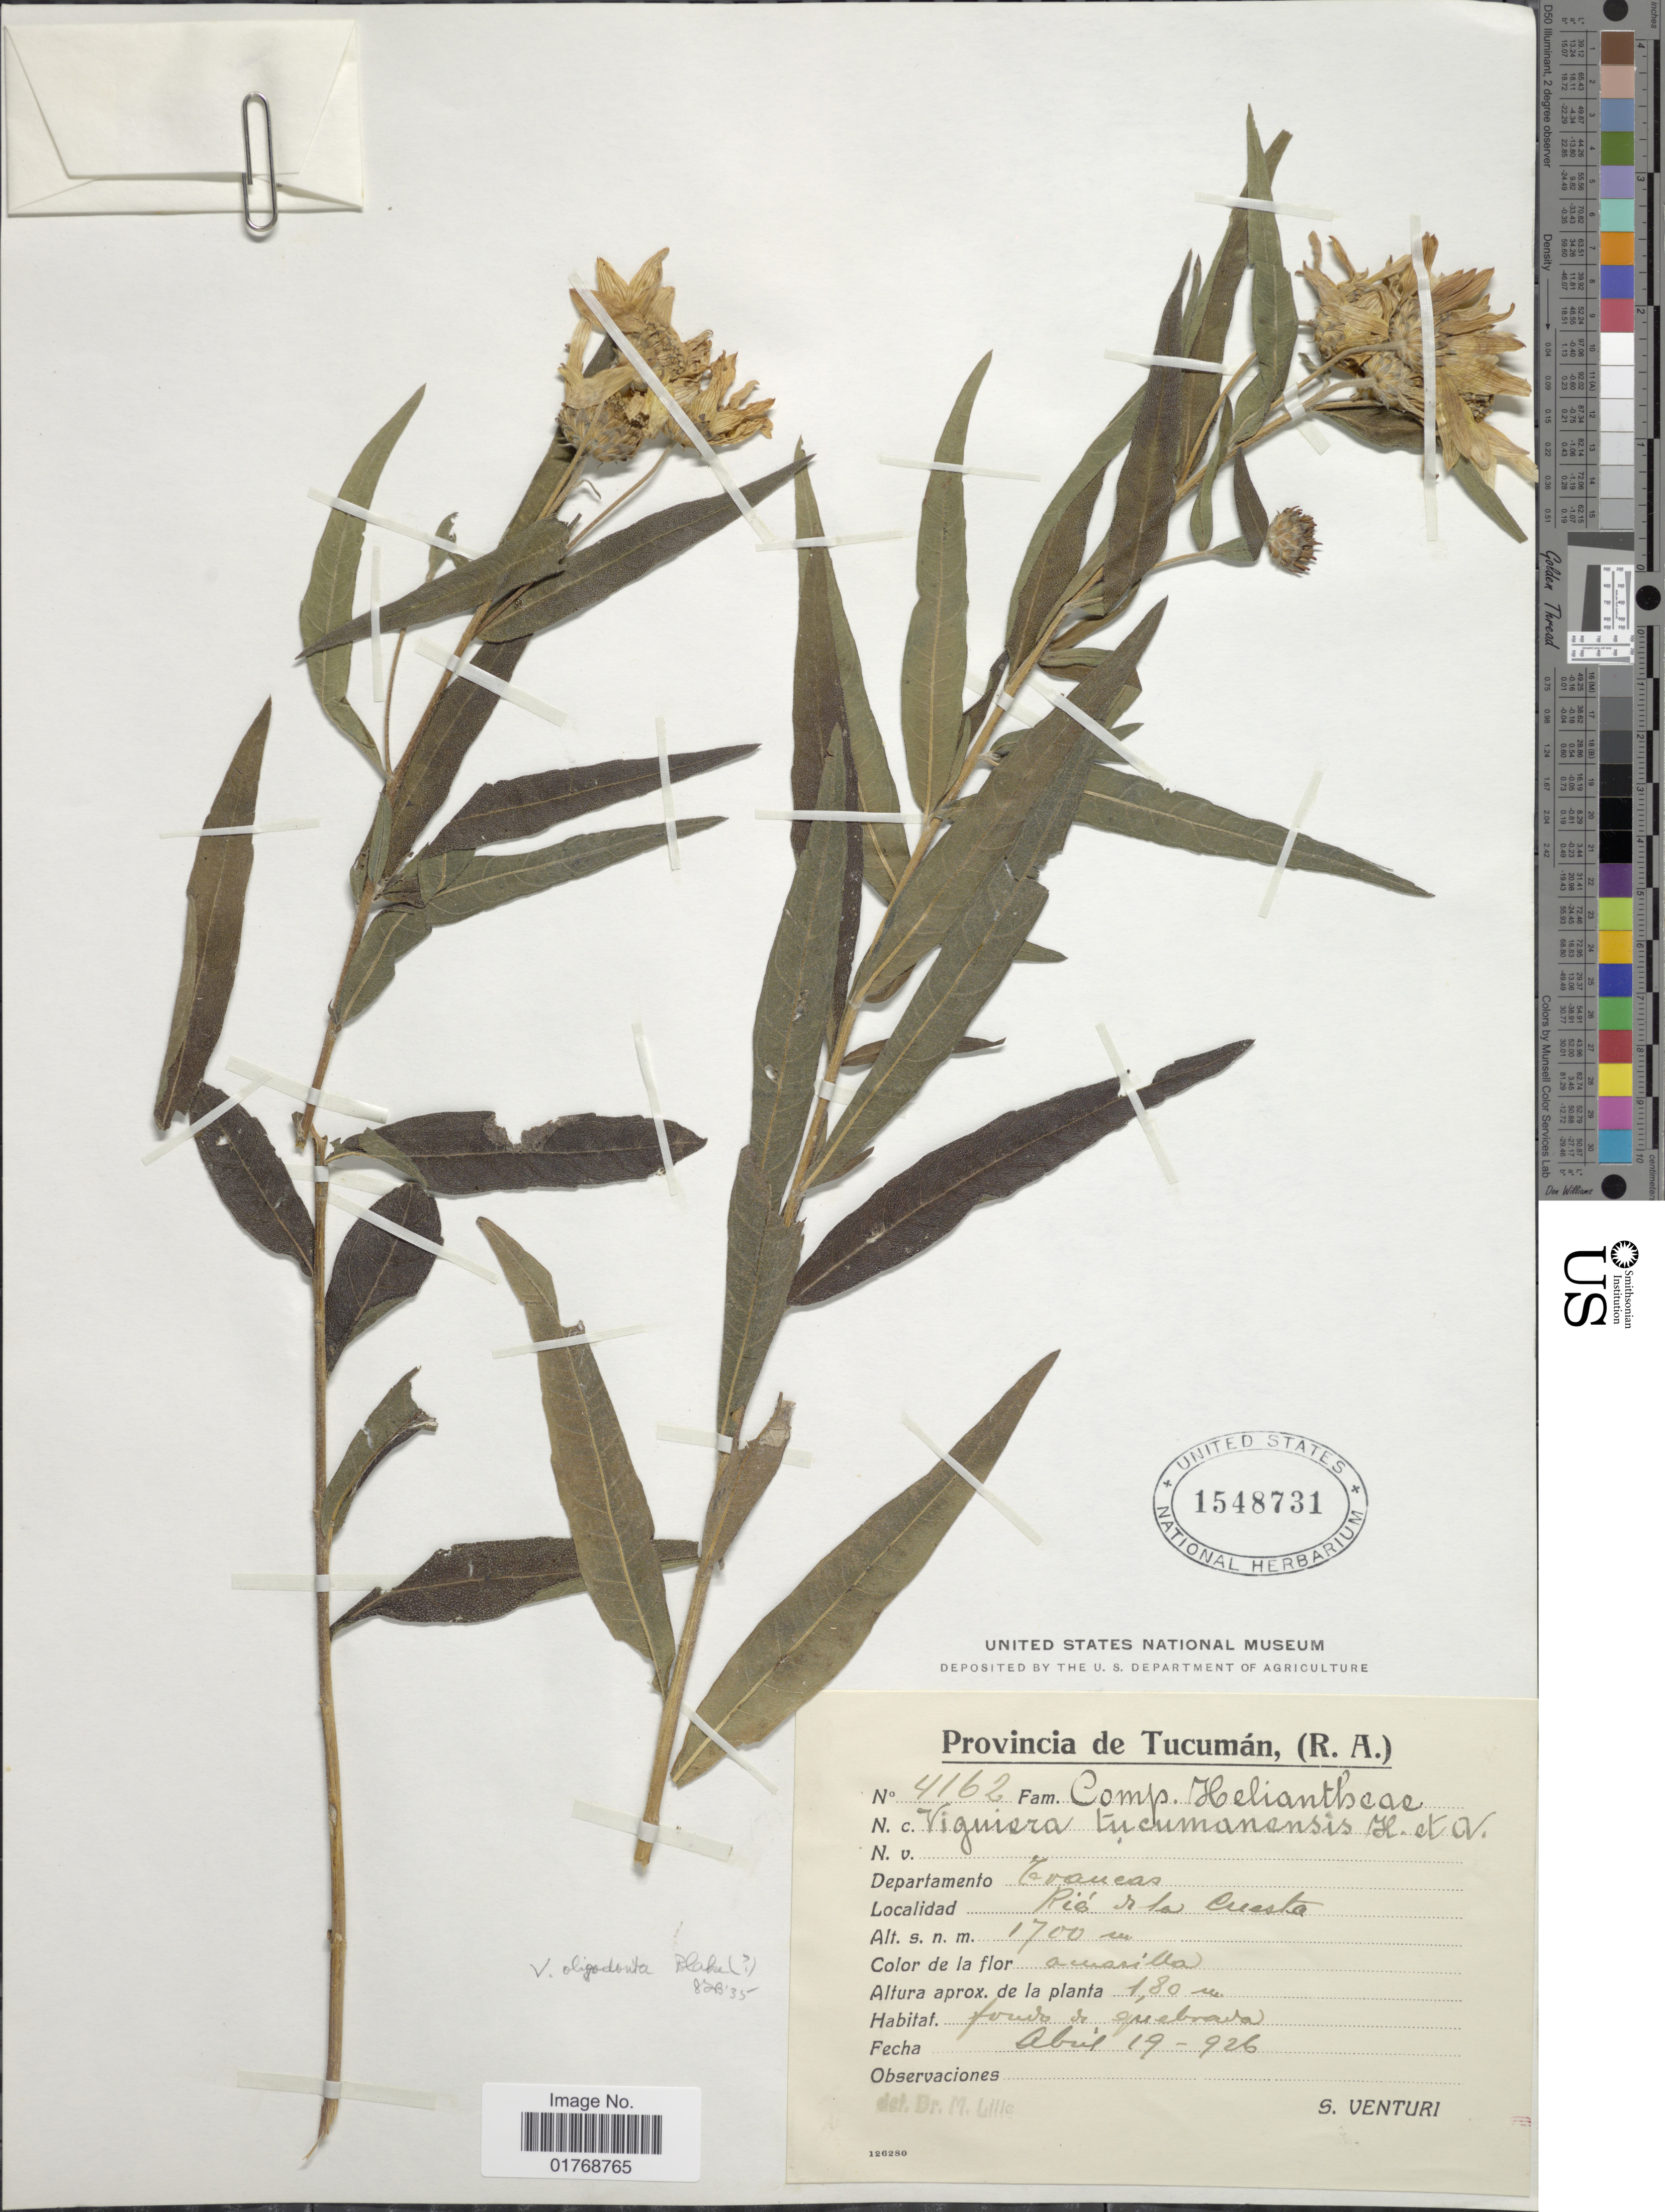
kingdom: Plantae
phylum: Tracheophyta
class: Magnoliopsida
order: Asterales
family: Asteraceae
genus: Viguiera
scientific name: Viguiera oligodonta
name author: Blake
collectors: S. Venturi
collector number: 4162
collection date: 1926-04-19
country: Argentina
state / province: Tucuman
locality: Provincia de Tucumán, (R.A.). Departamento Trancas. Rio de la Cuesta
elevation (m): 1700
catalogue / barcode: US 1548731